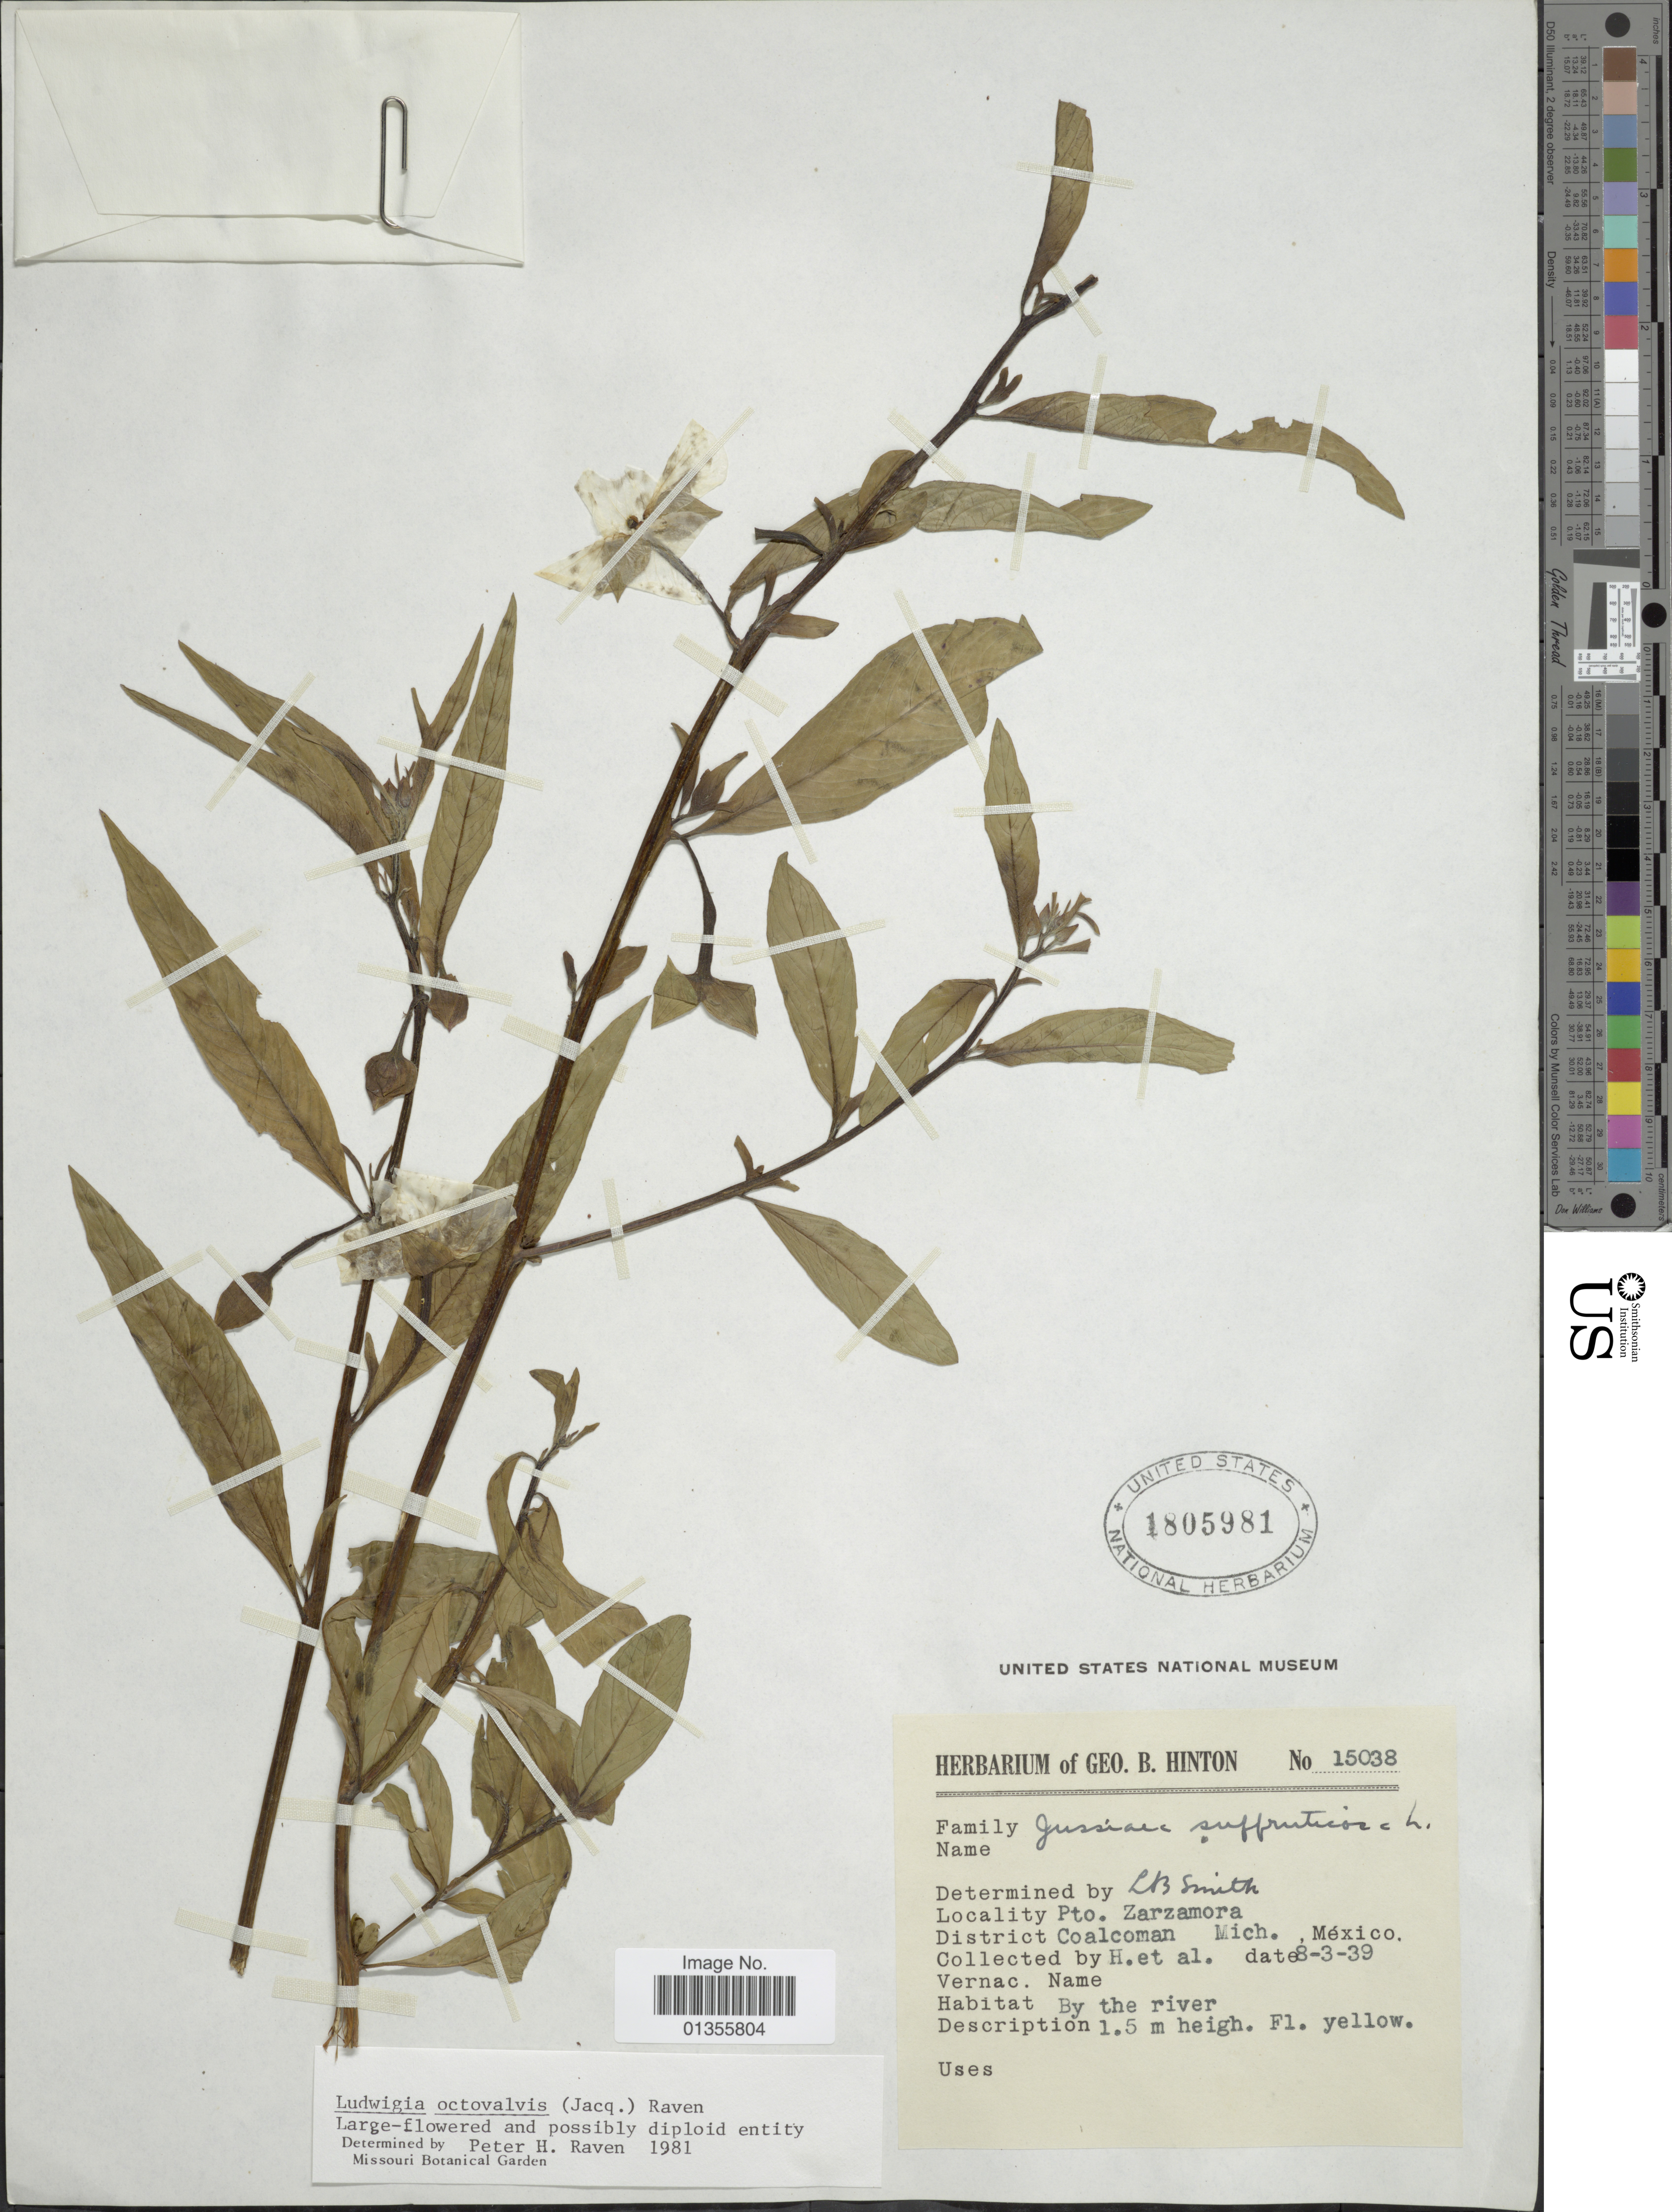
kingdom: Plantae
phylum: Tracheophyta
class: Magnoliopsida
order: Myrtales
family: Onagraceae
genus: Ludwigia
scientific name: Ludwigia octovalvis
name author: (Jacq.) P.H. Raven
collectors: G. B. Hinton & et al.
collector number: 15038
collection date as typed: Transcribed d/m/y: 3/8/39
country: Mexico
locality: Pto. Zarzamora. District Coalcoman Mich.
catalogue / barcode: US 1805981